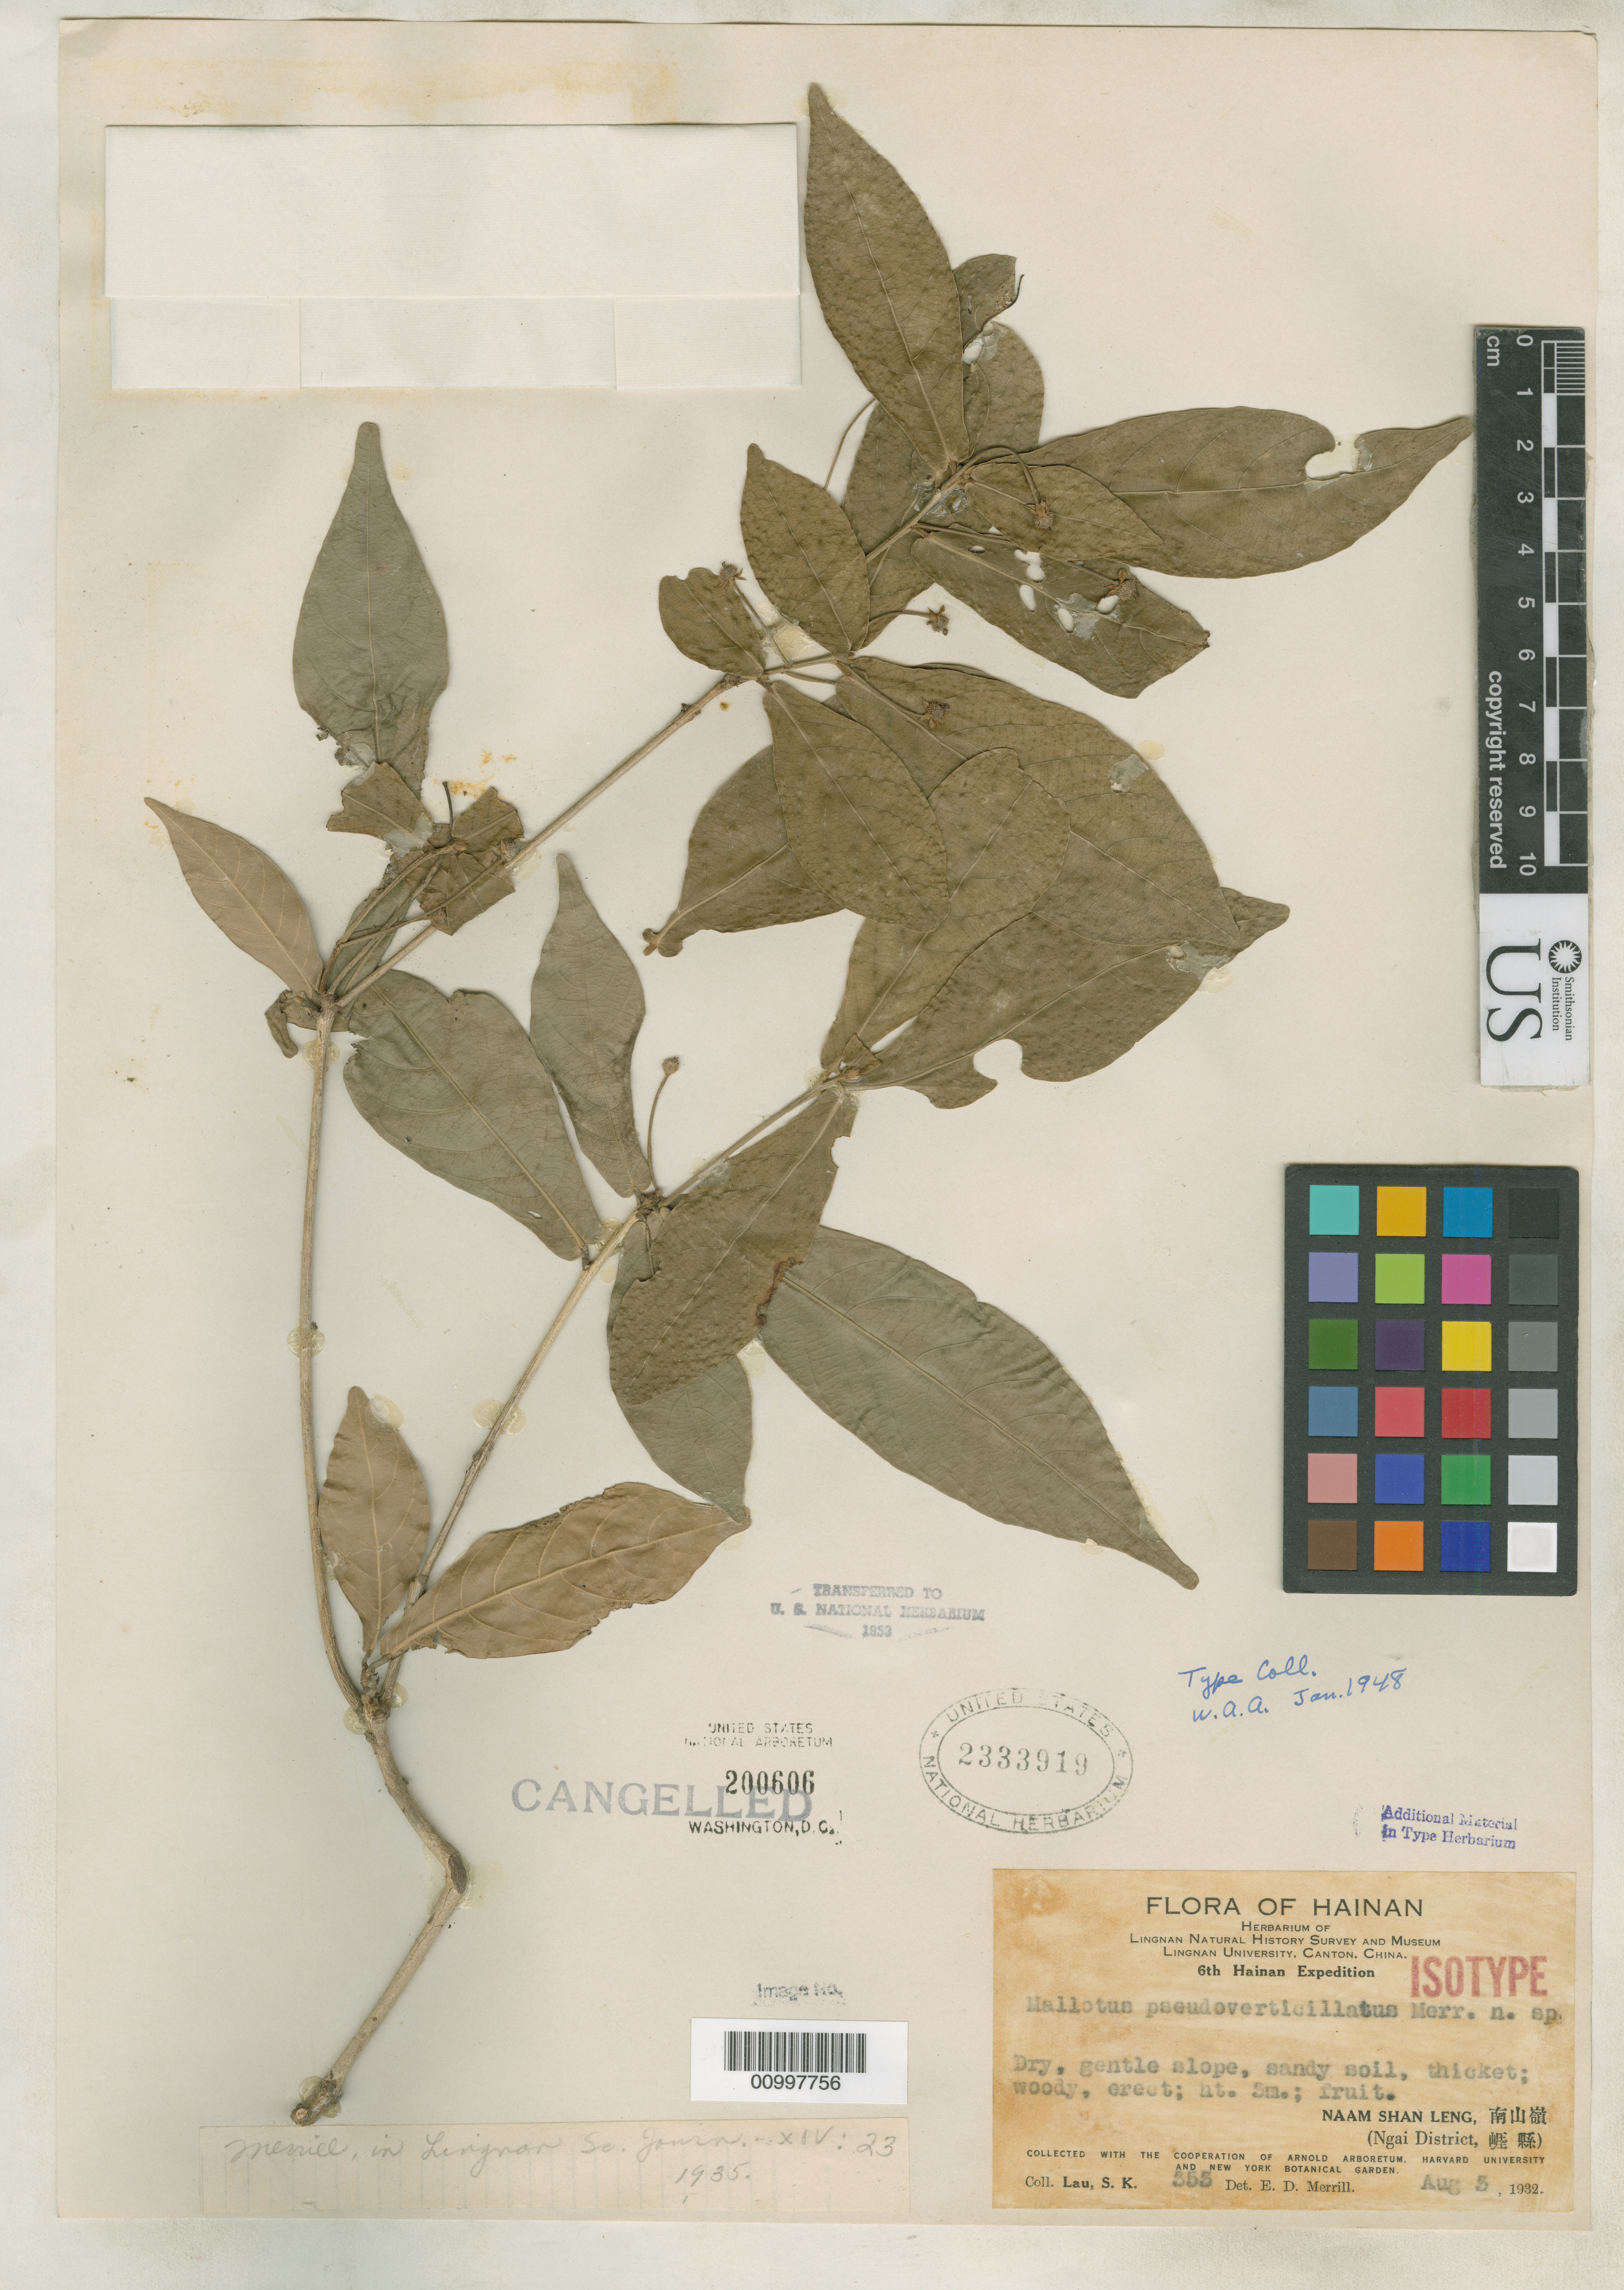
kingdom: Plantae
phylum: Tracheophyta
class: Magnoliopsida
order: Malpighiales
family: Euphorbiaceae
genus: Mallotus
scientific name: Mallotus pseudoverticillatus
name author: Merr.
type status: Isotype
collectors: S. K. Lau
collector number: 353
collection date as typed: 03 Aug 1932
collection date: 1932-08-03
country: China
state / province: Guangdong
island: Hainan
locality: Ngai District Naam Shan Leng.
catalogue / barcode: US 2333919